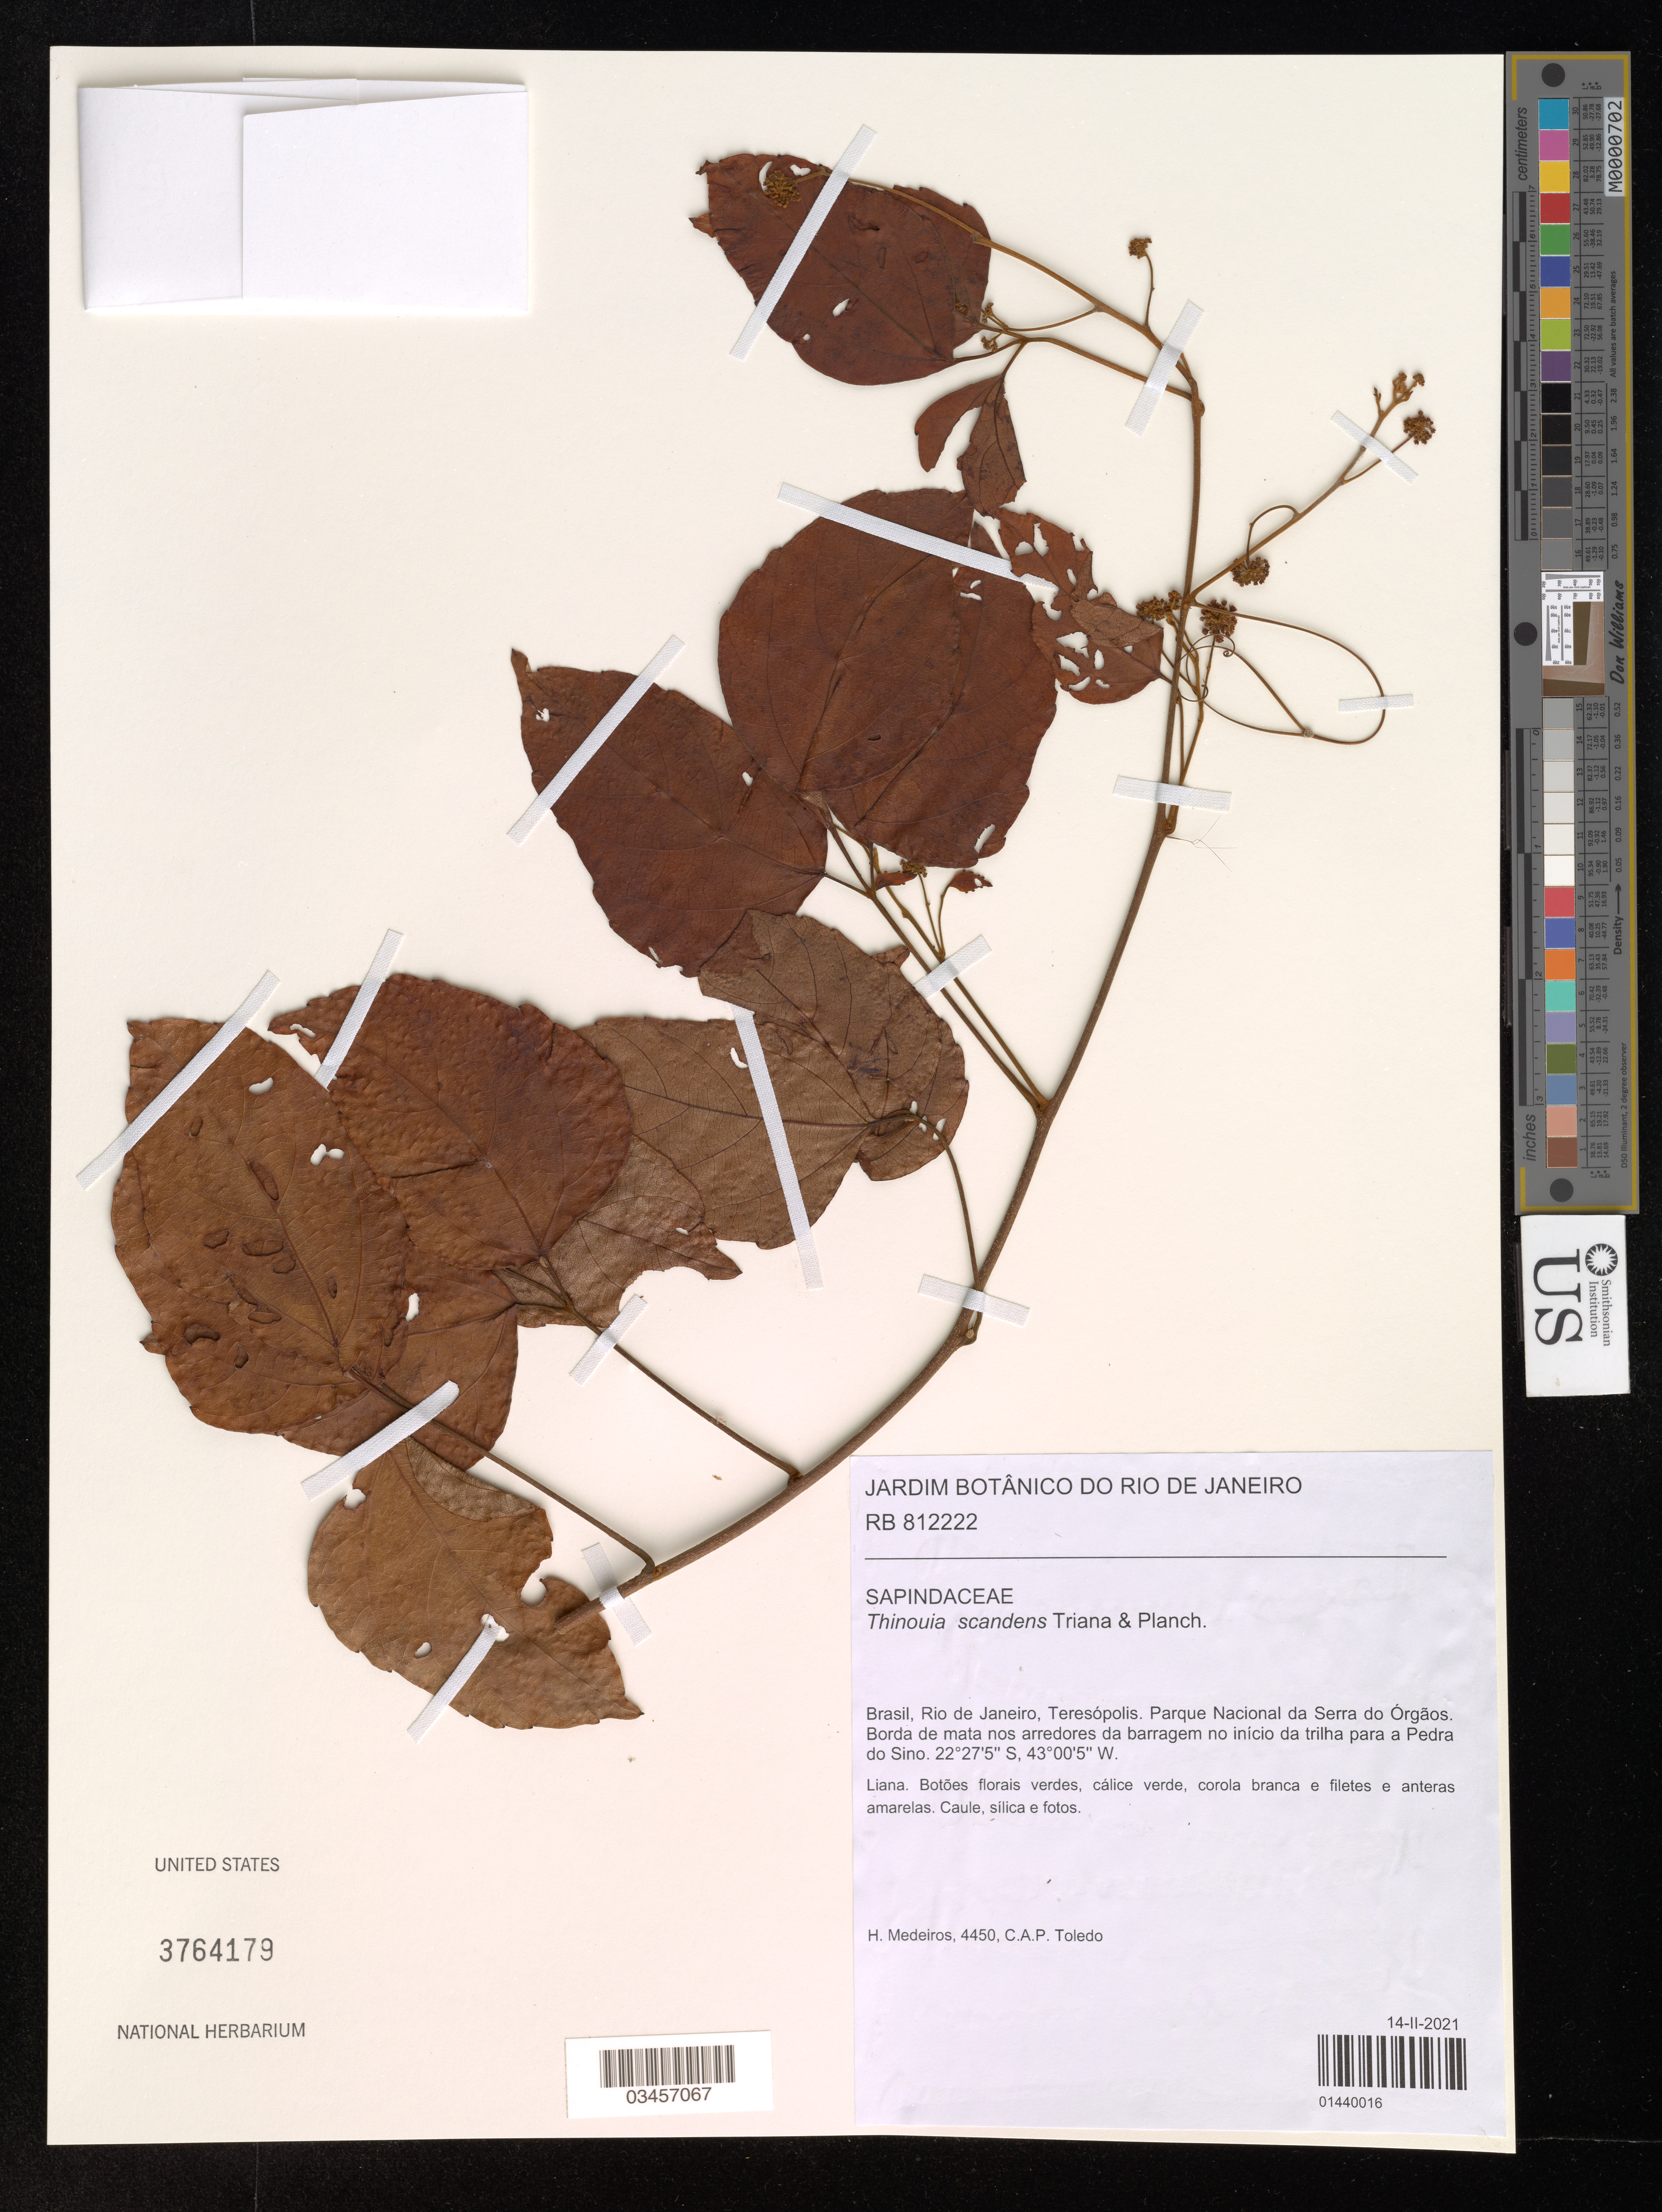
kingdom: Plantae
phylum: Tracheophyta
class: Magnoliopsida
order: Sapindales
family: Sapindaceae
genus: Thinouia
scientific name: Thinouia scandens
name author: (Cambess.) Triana & Planch.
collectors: H. Medeiros & C. A. Toledo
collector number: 4450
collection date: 2021-02-14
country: Brazil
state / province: Rio de Janeiro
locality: Teresopólis. Parque Nacional da Serra do Orgãos. Borda de mata nos arredores da barragem no início da trilha para a Pedra do Sino.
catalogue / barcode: US 3764179